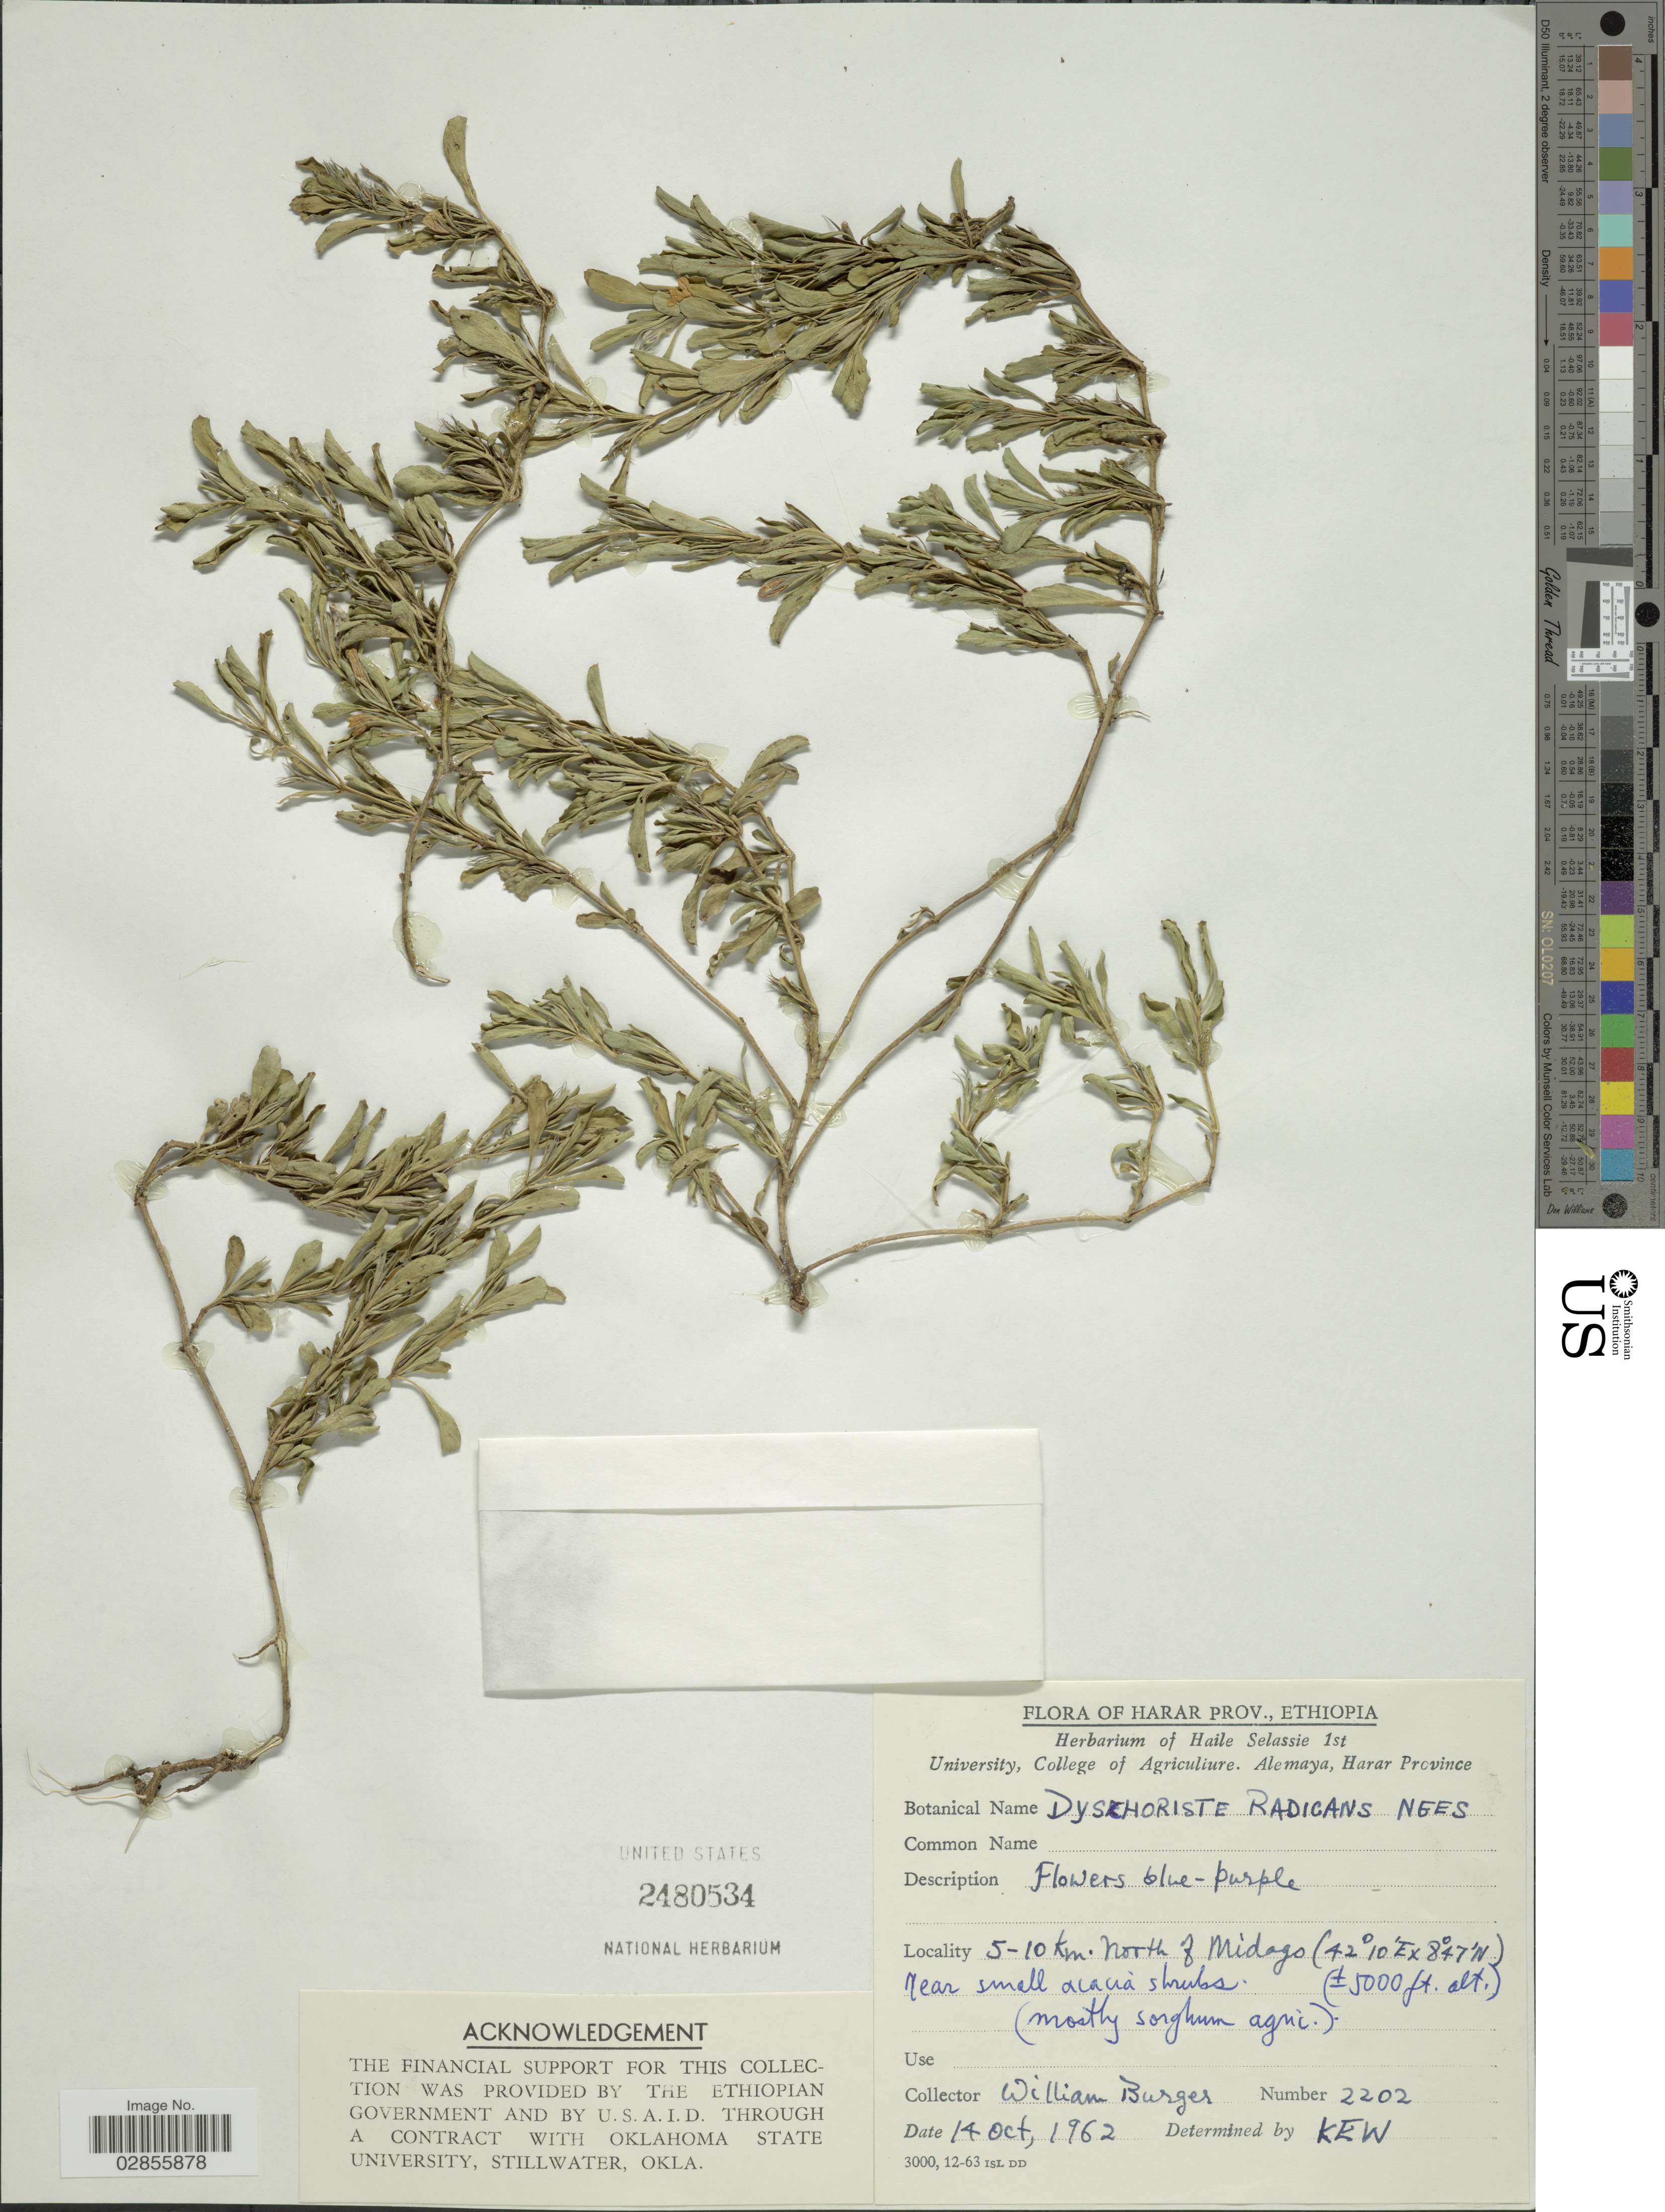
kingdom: Plantae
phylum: Tracheophyta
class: Magnoliopsida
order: Lamiales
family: Acanthaceae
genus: Dyschoriste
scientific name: Dyschoriste radicans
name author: (Hochst. ex A. Rich.) Nees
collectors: W. Burger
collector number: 2202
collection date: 1962-10-14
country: Ethiopia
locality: Harar Prov. 5-10 km. north of Midago.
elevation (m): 1524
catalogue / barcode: US 2480534